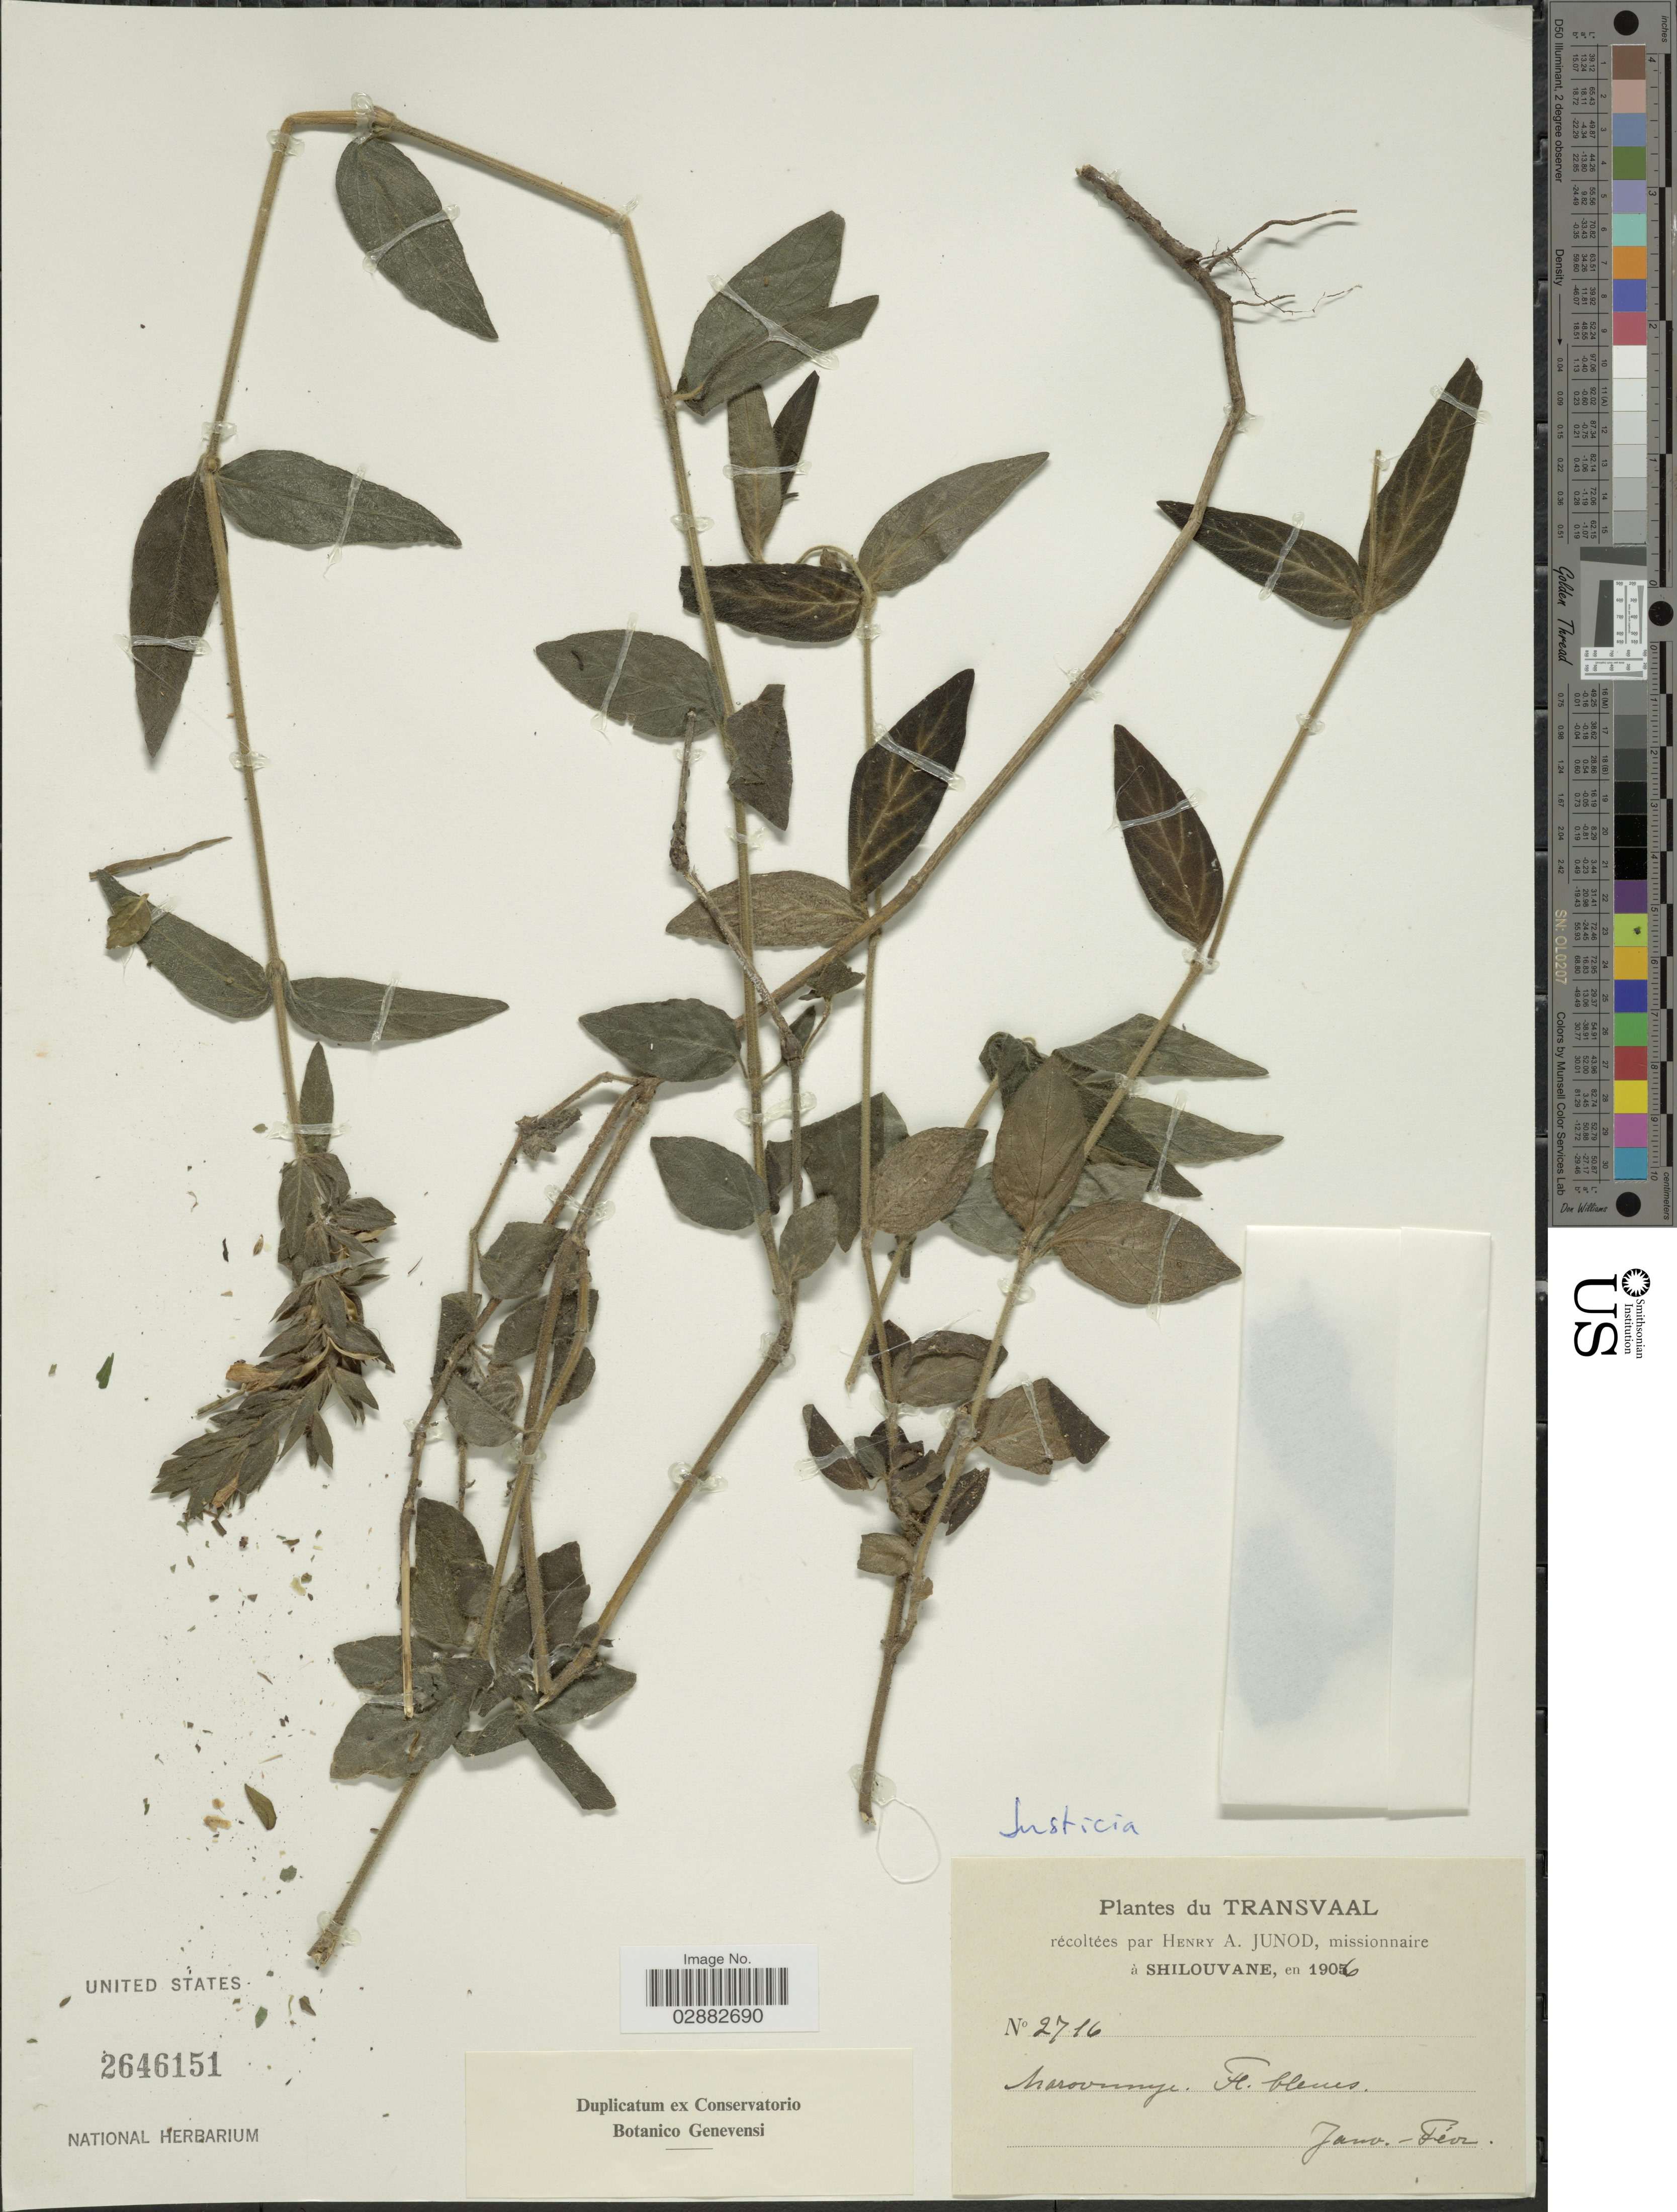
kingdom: Plantae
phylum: Tracheophyta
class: Magnoliopsida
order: Lamiales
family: Acanthaceae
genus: Justicia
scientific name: Justicia sp.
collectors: H. Junod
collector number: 2716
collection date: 1906-01/1906-02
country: South Africa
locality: Transvaal.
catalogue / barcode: US 2646151